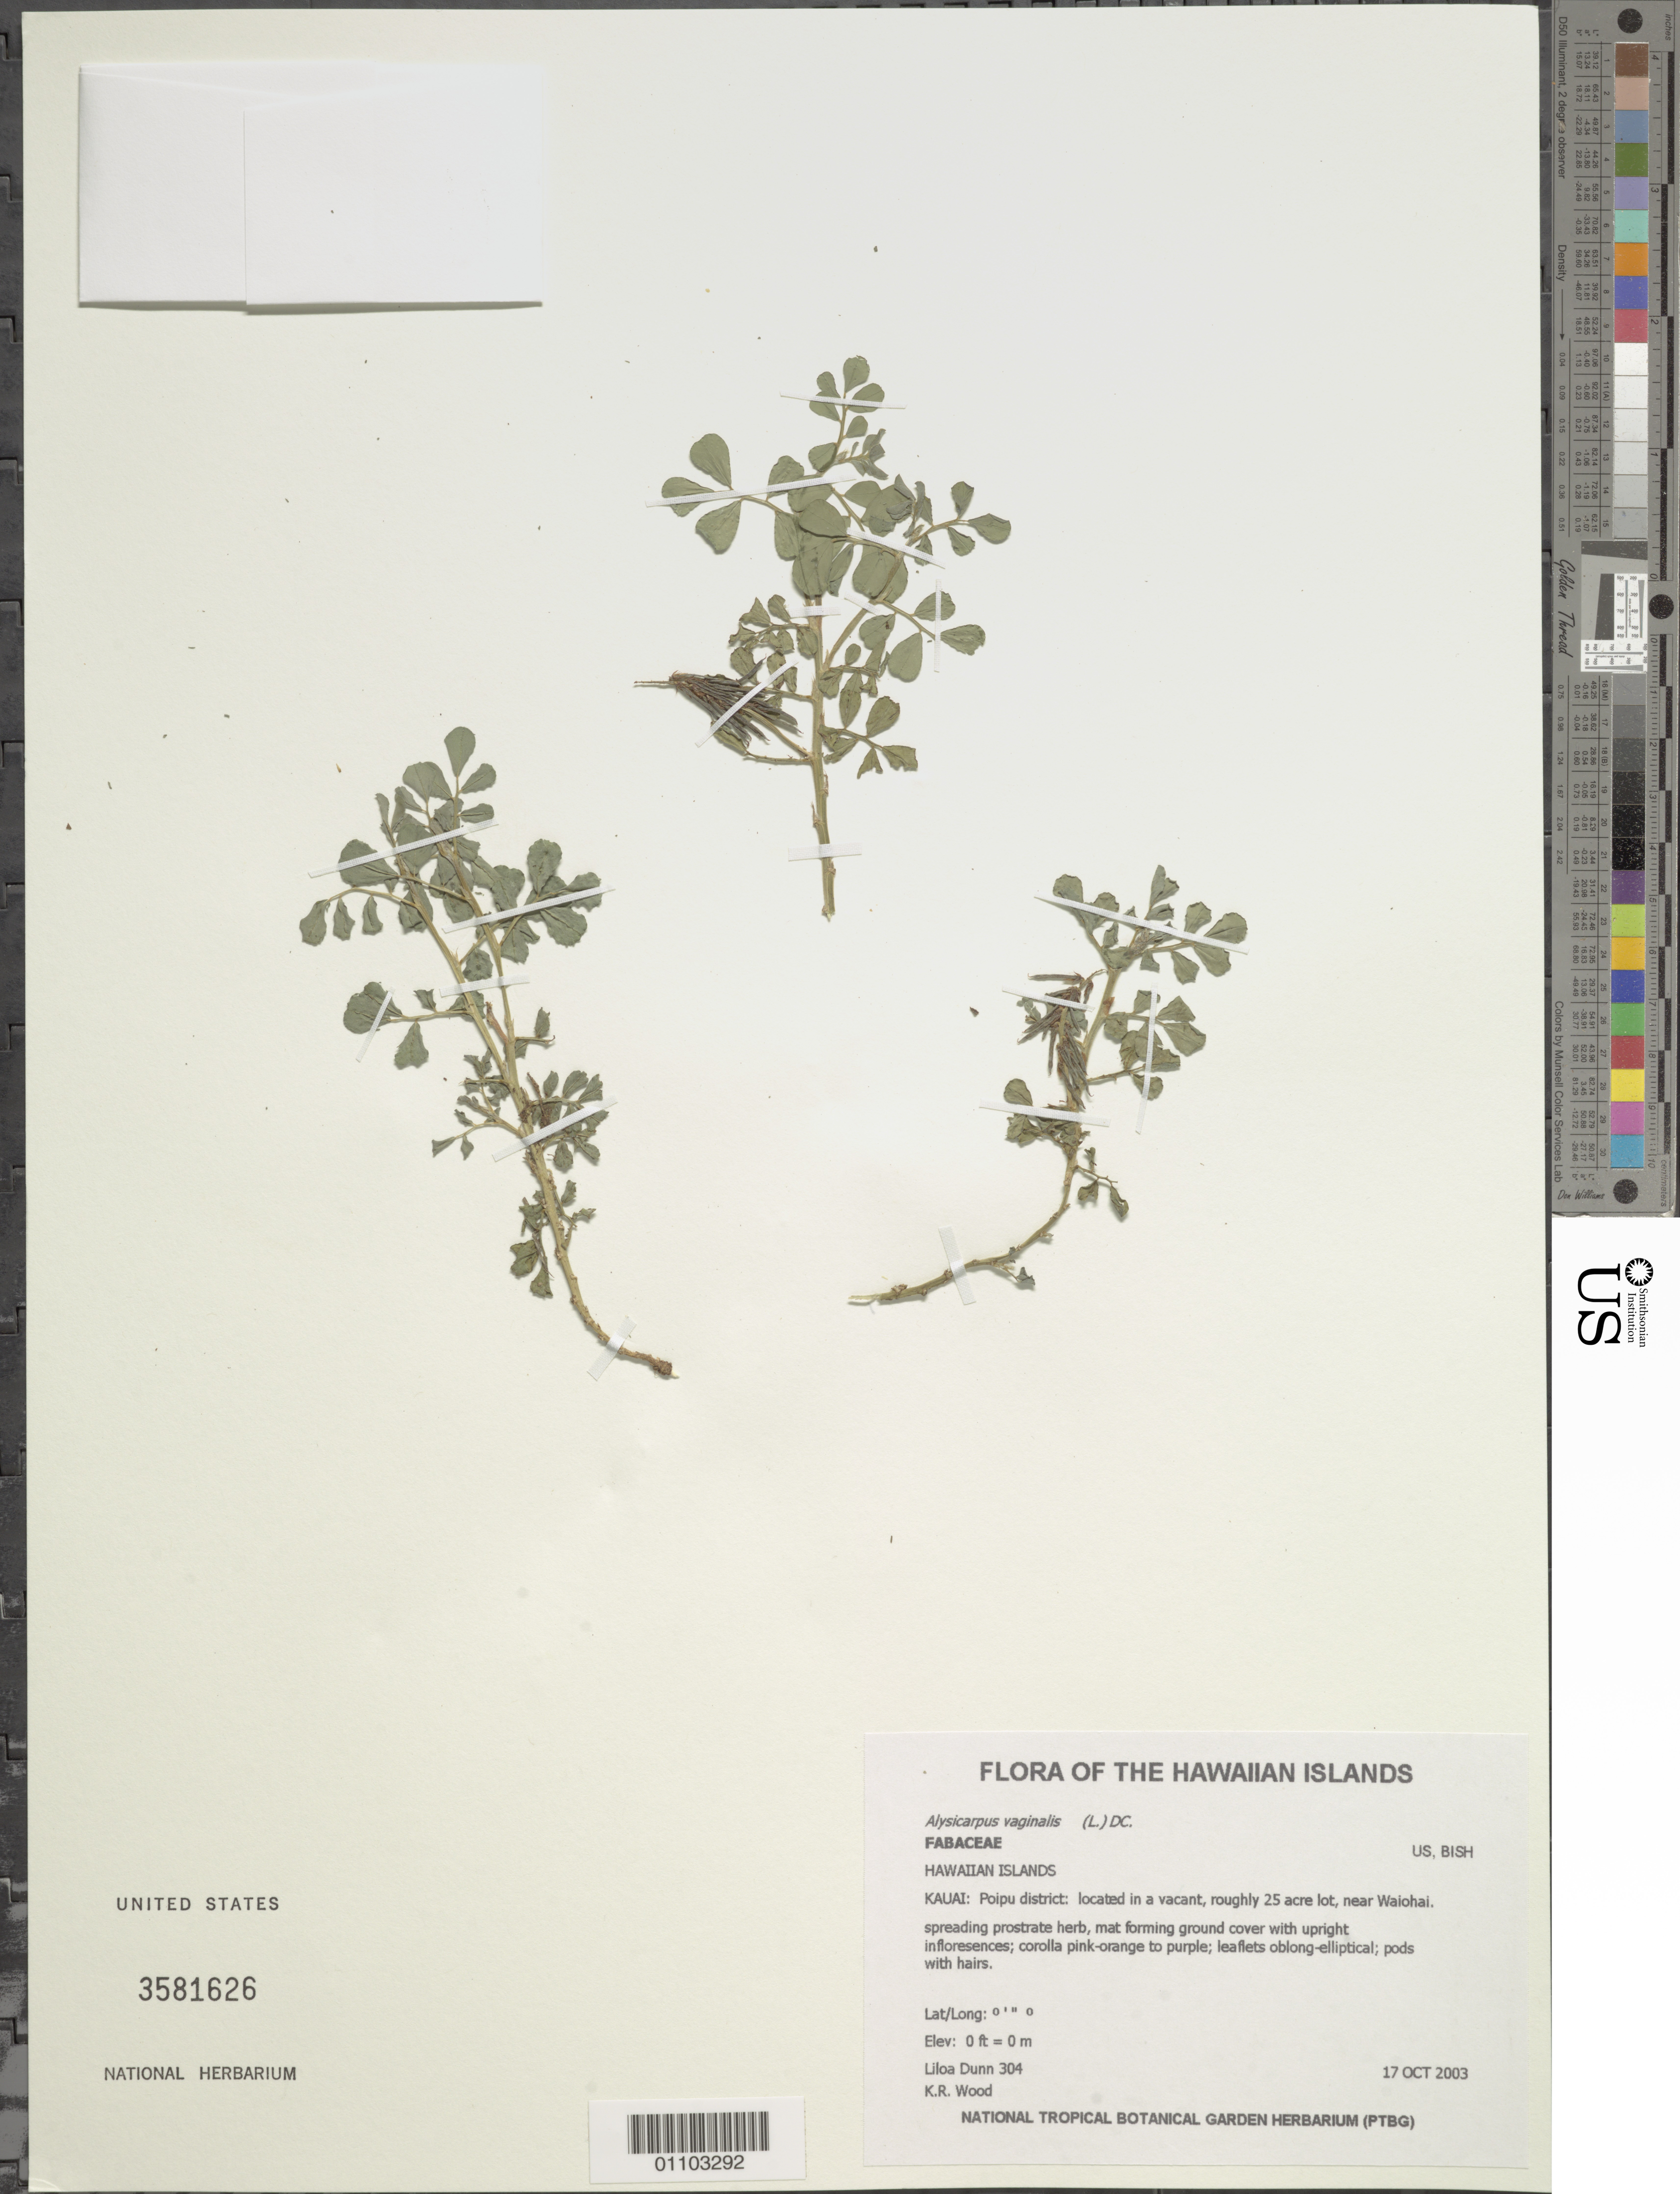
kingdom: Plantae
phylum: Tracheophyta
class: Magnoliopsida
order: Fabales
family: Fabaceae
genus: Alysicarpus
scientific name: Alysicarpus vaginalis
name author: (L.) DC.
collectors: L. Dunn & K. R. Wood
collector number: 304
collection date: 2003-10-17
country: United States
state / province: Hawaii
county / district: Kauai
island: Kaua'i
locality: Located in a vacant, roughly 25 acre lot, near Waiohai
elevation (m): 0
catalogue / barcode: US 3581626